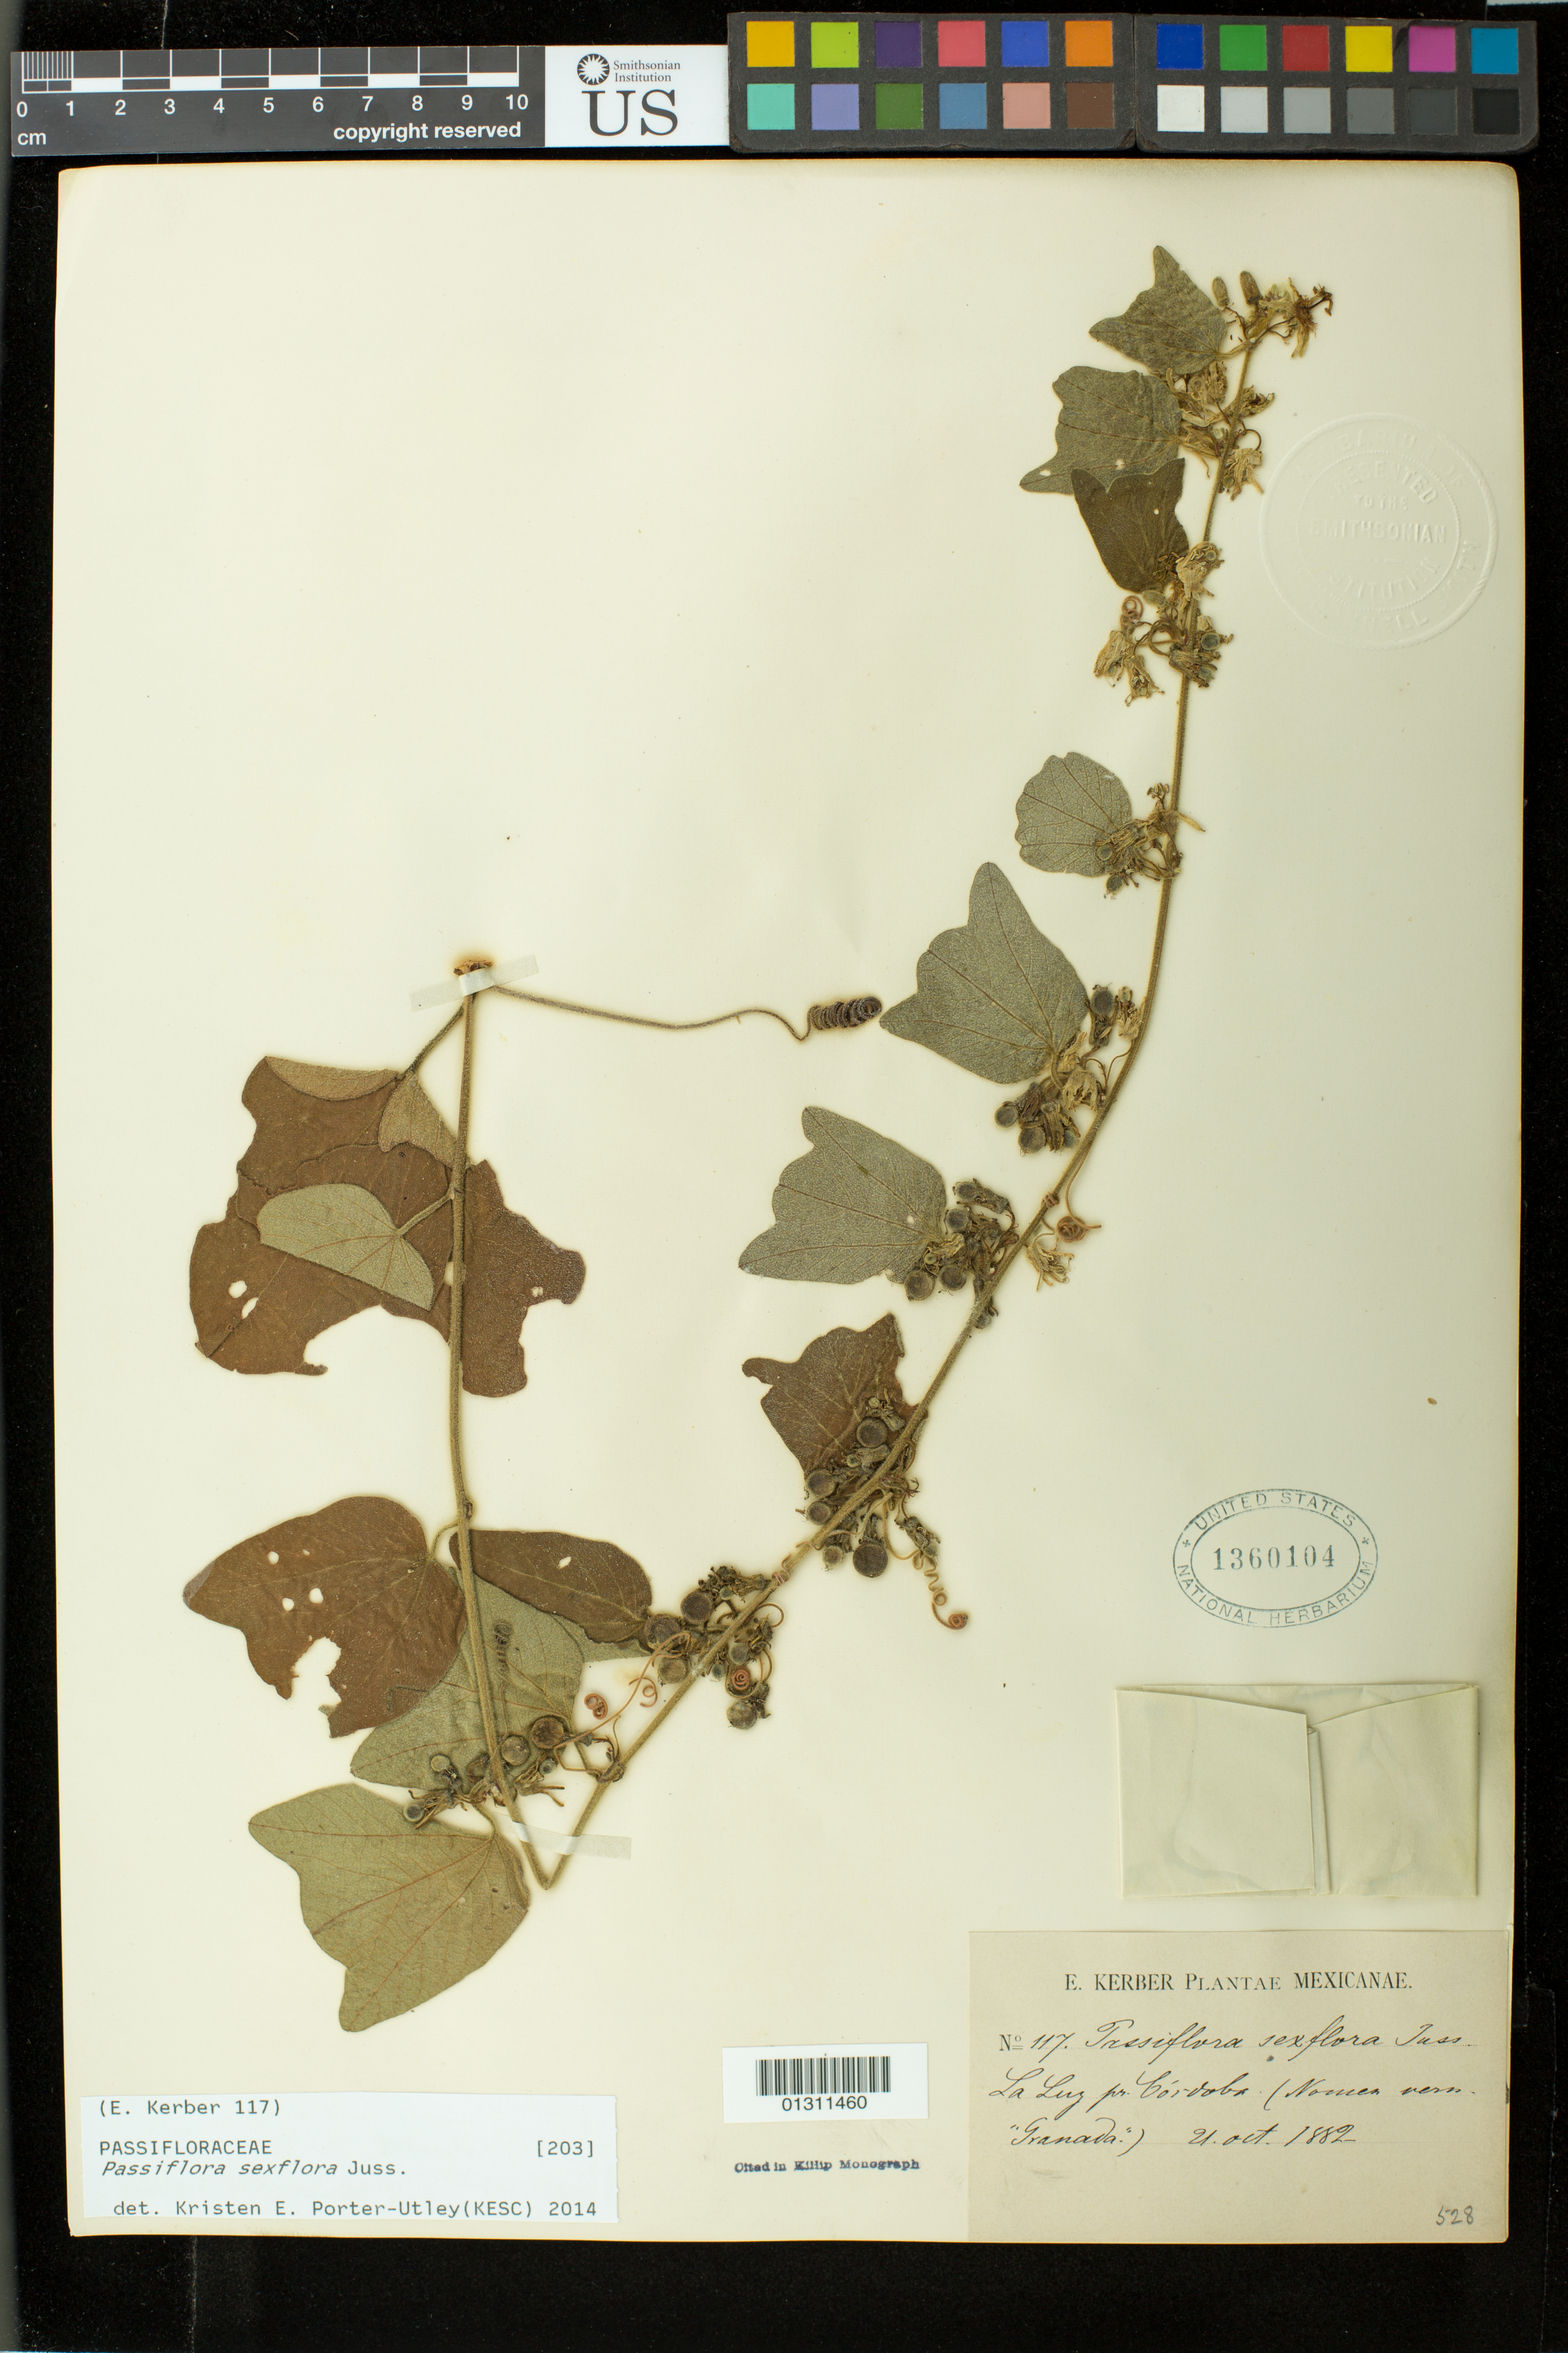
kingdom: Plantae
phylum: Tracheophyta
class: Magnoliopsida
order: Malpighiales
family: Passifloraceae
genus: Passiflora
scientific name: Passiflora sexflora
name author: Juss.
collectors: E. Kerber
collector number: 117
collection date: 1882-10-21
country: Mexico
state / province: Veracruz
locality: La Luz pr. Córdoba.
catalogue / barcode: US 1360104